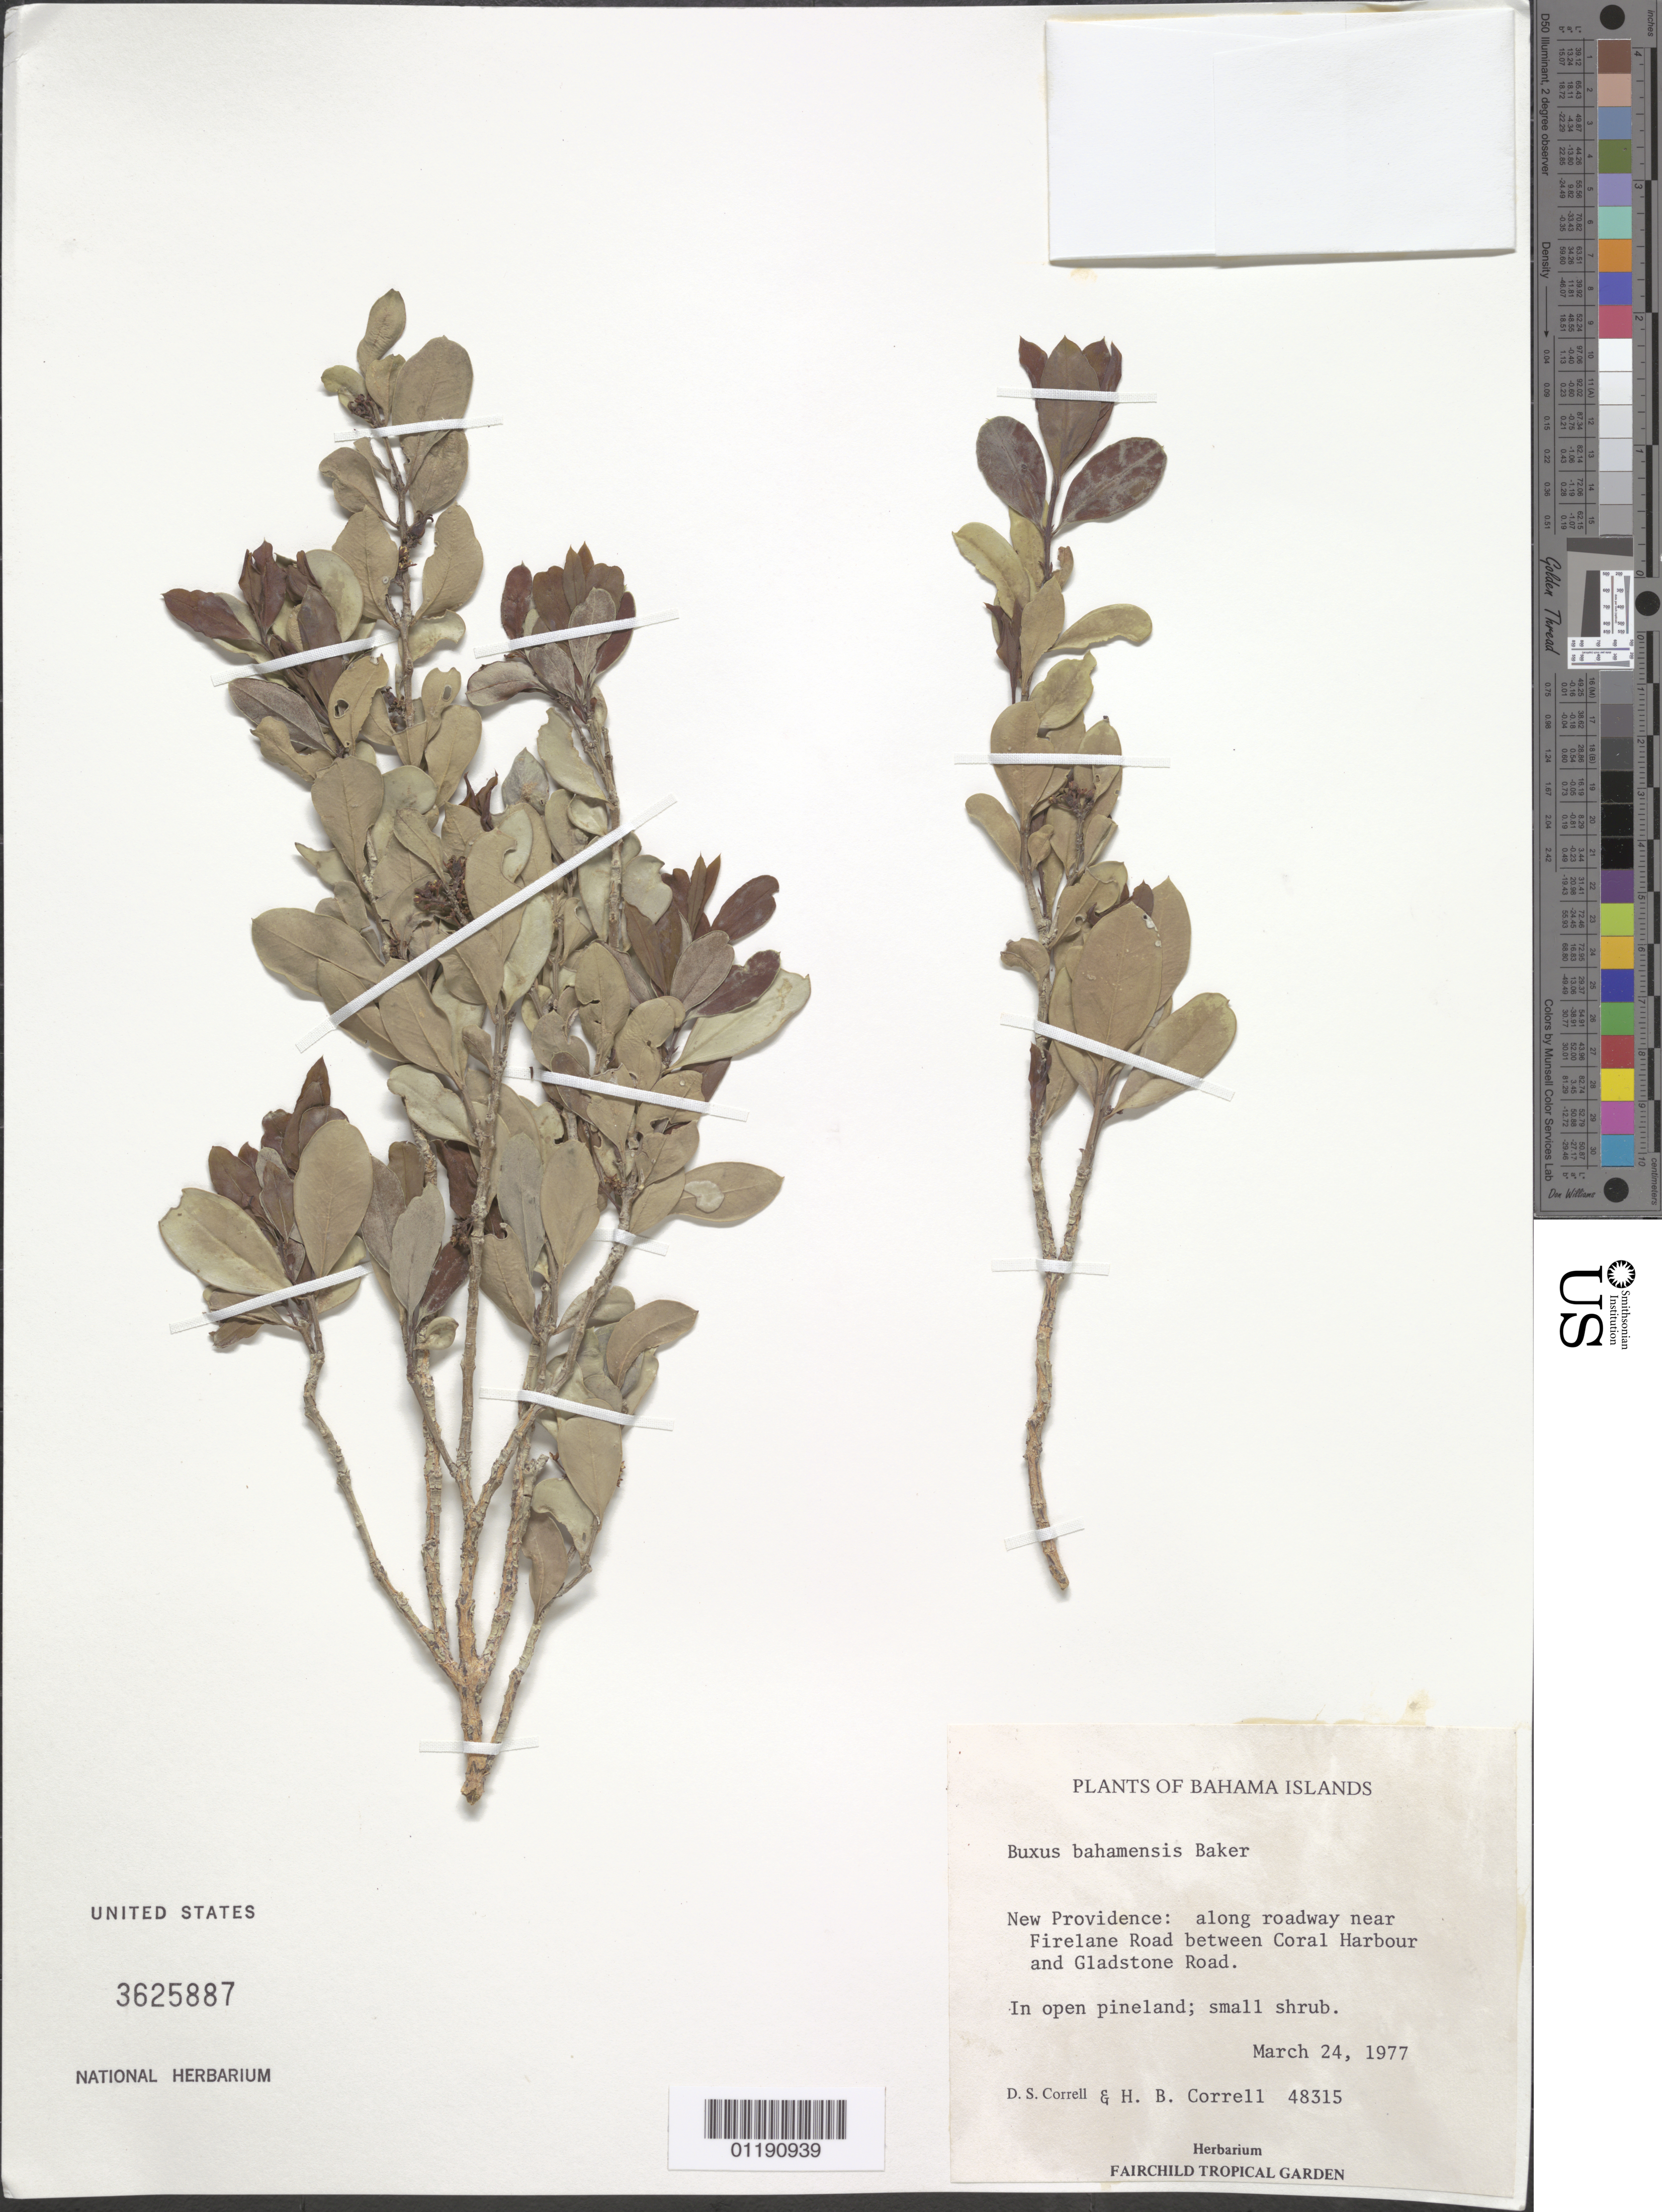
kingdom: Plantae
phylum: Tracheophyta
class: Magnoliopsida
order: Buxales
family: Buxaceae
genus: Buxus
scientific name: Buxus bahamensis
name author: Baker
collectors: D. S. Correll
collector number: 48315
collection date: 1977-03-24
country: Bahamas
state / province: New Providence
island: New Providence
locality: New Providence: along roadway near Firelane Road between Coral Harbour and Gladstone Road.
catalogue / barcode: US 3625887